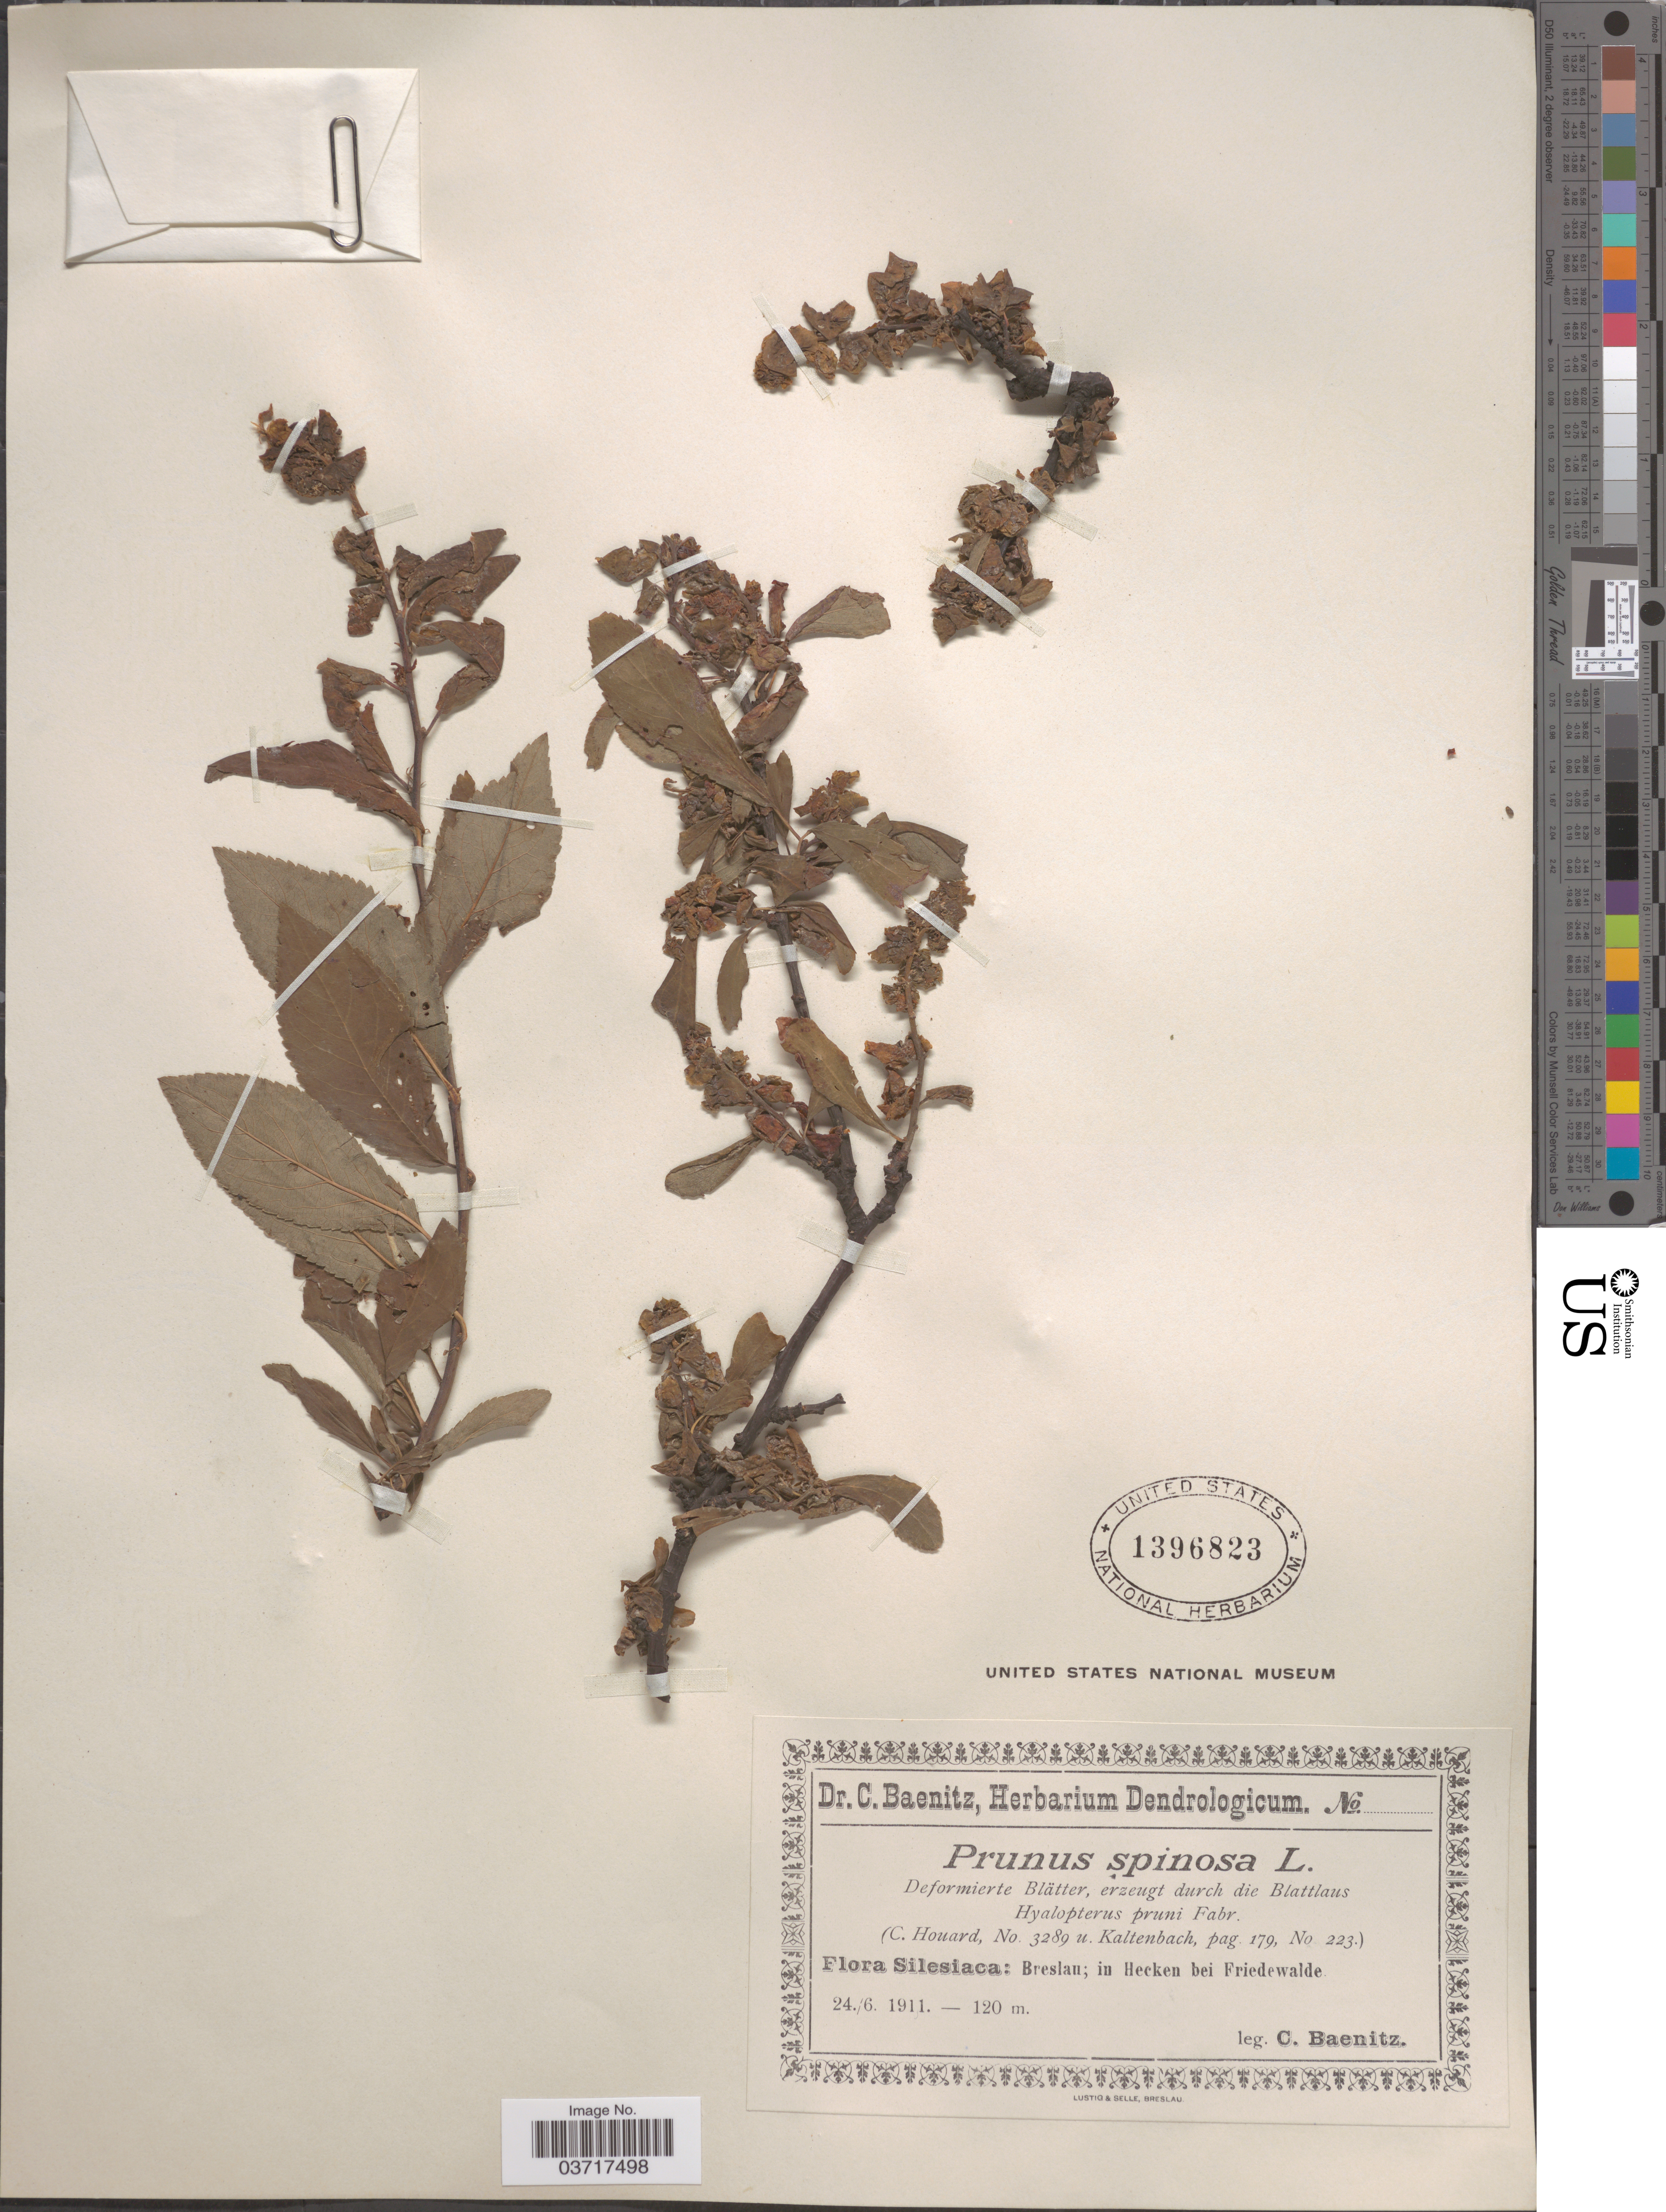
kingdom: Plantae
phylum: Tracheophyta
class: Magnoliopsida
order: Rosales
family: Rosaceae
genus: Prunus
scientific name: Prunus spinosa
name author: L.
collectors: C. G. Baenitz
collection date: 1911-06-24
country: Poland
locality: Silesiaca: Breslau; in Hecken bei Friedewalde.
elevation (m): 120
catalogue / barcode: US 1396823